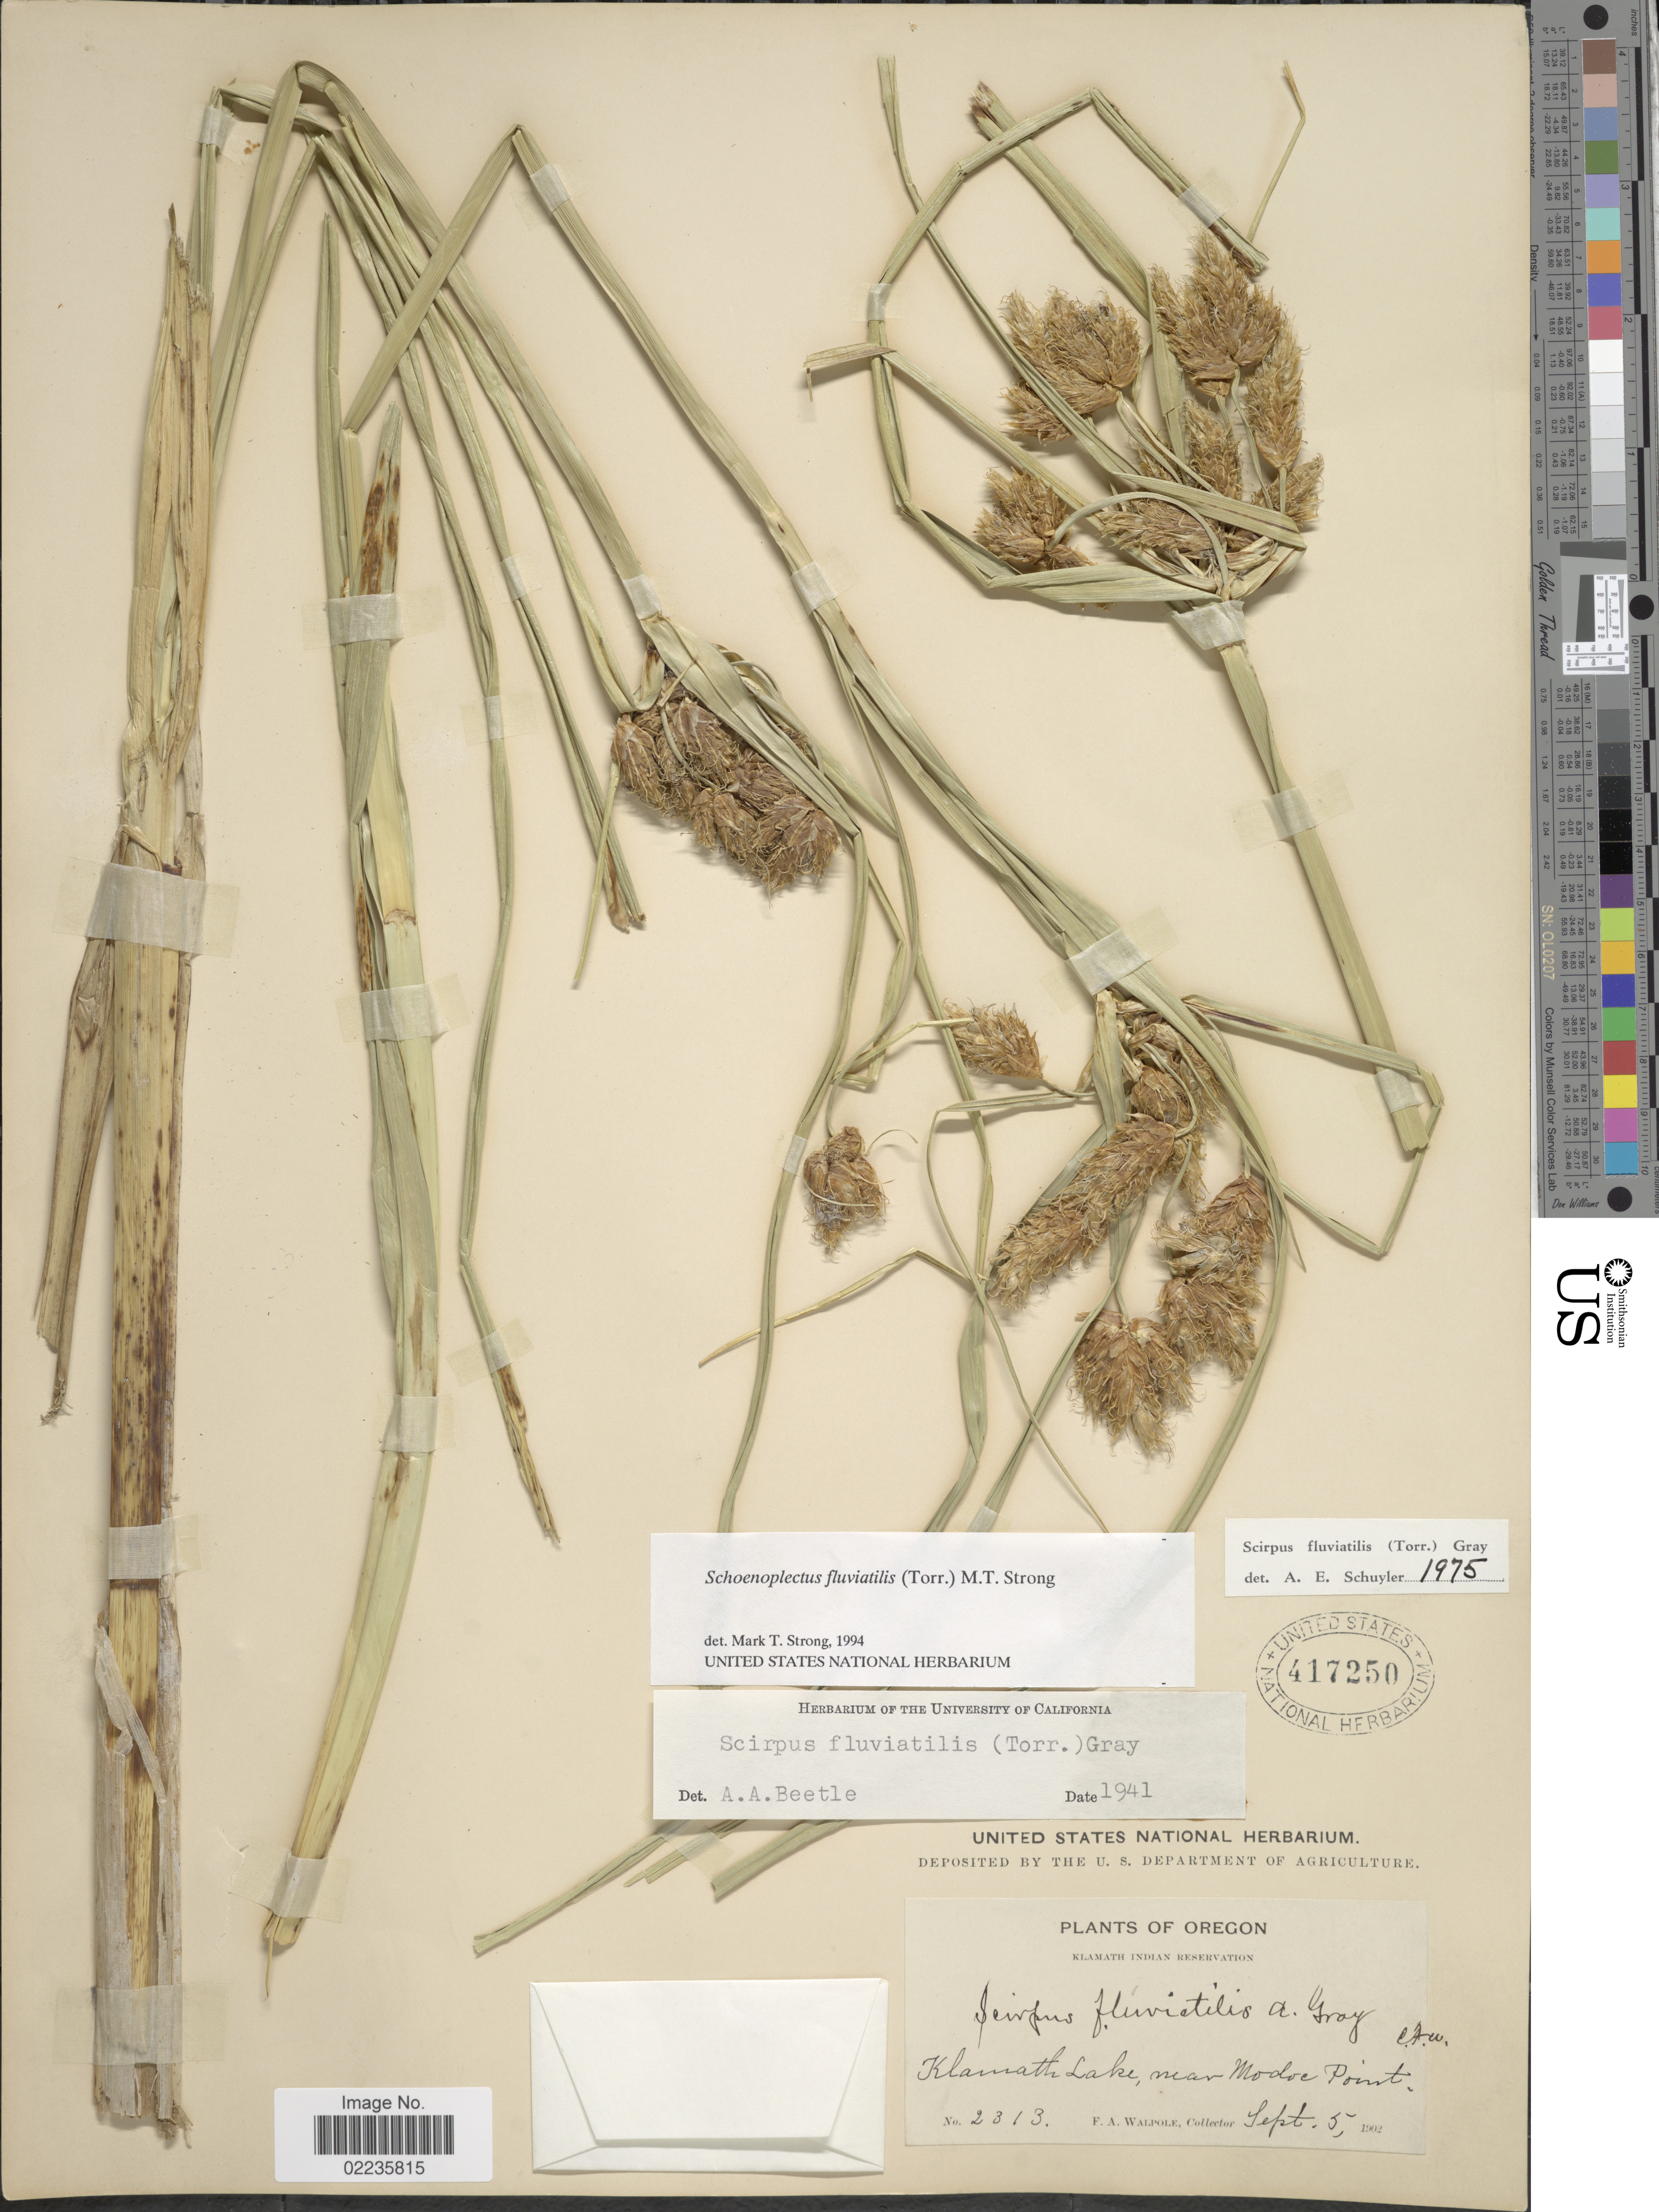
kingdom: Plantae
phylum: Tracheophyta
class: Liliopsida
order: Poales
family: Cyperaceae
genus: Bolboschoenus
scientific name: Bolboschoenus fluviatilis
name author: (Torr.) Soják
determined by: Strong, M. T., (US), Smithsonian Institution - National Museum of Natural History (UNITED STATES)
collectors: F. Walpole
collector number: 2313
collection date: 1902-09-05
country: United States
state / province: Oregon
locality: Klamath Indian Reservation. Klamath Lake, near Modoc Point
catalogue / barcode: US 417250